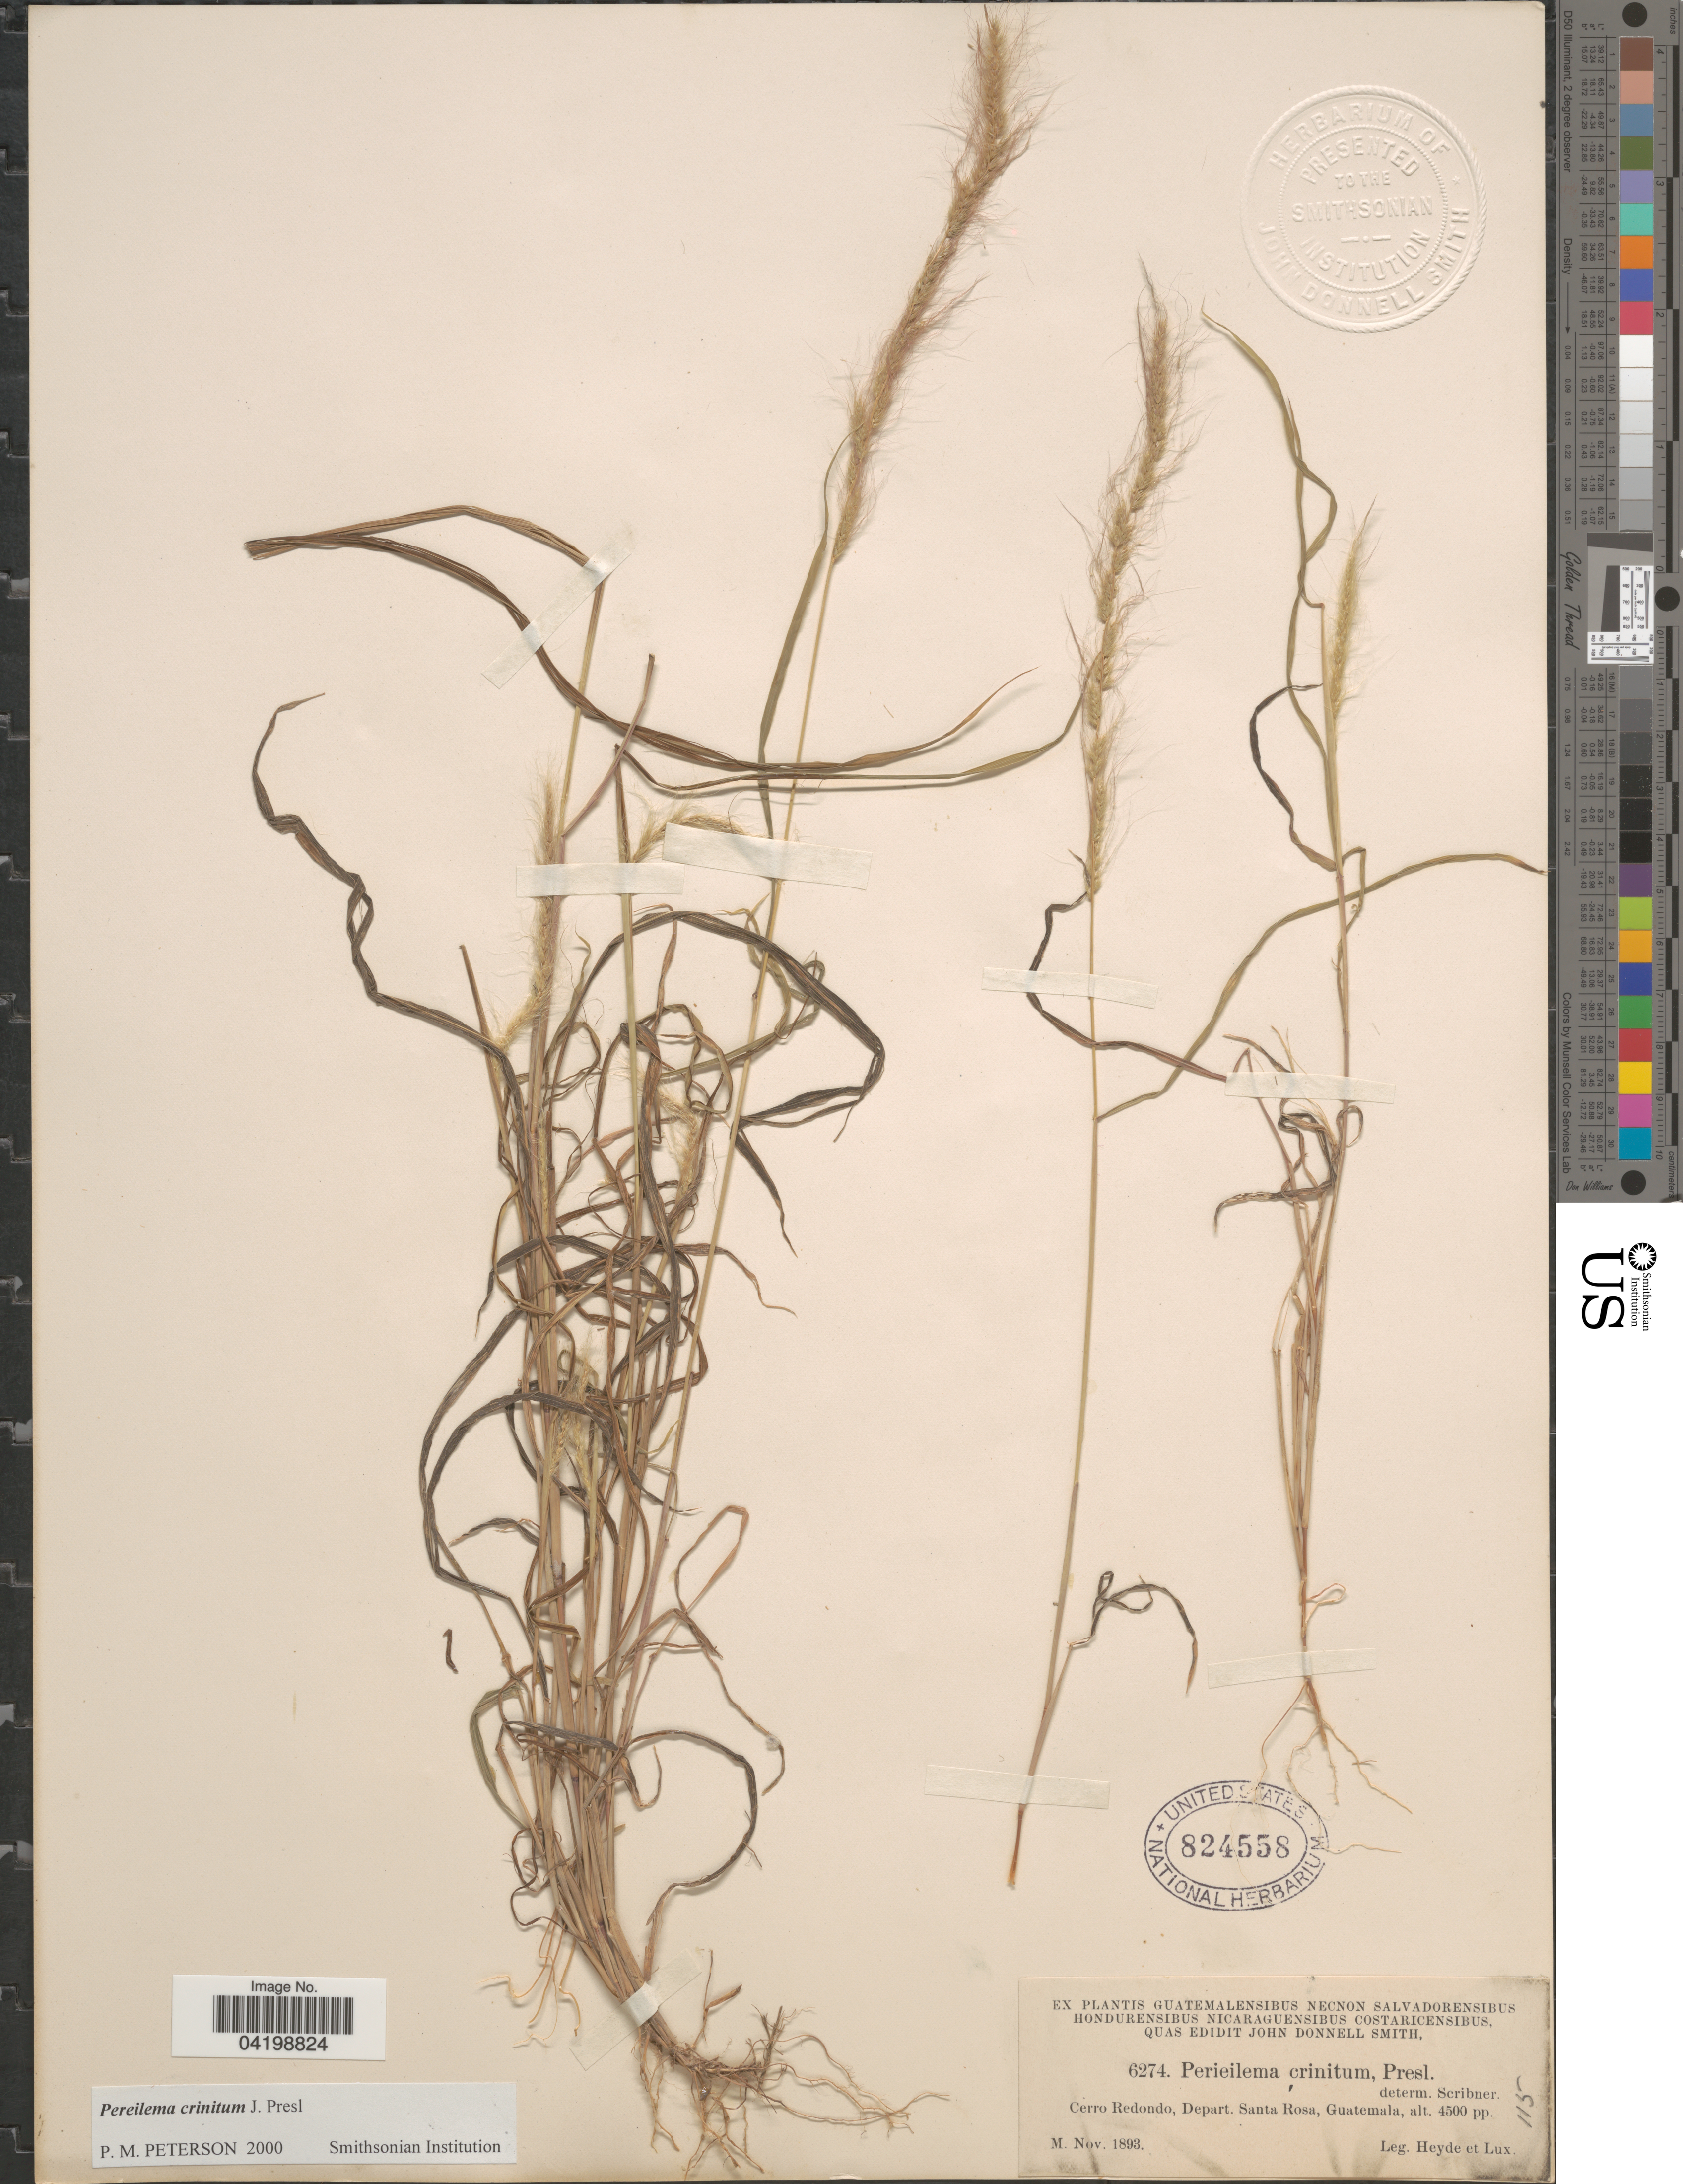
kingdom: Plantae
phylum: Tracheophyta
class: Liliopsida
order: Poales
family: Poaceae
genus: Muhlenbergia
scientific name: Muhlenbergia pereilema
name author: P.M. Peterson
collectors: Heyde & Lux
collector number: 6274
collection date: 1893-11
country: Guatemala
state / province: Santa Rosa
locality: Cerro Redondo, Depart. Santa Rosa.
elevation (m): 1372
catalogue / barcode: US 824558